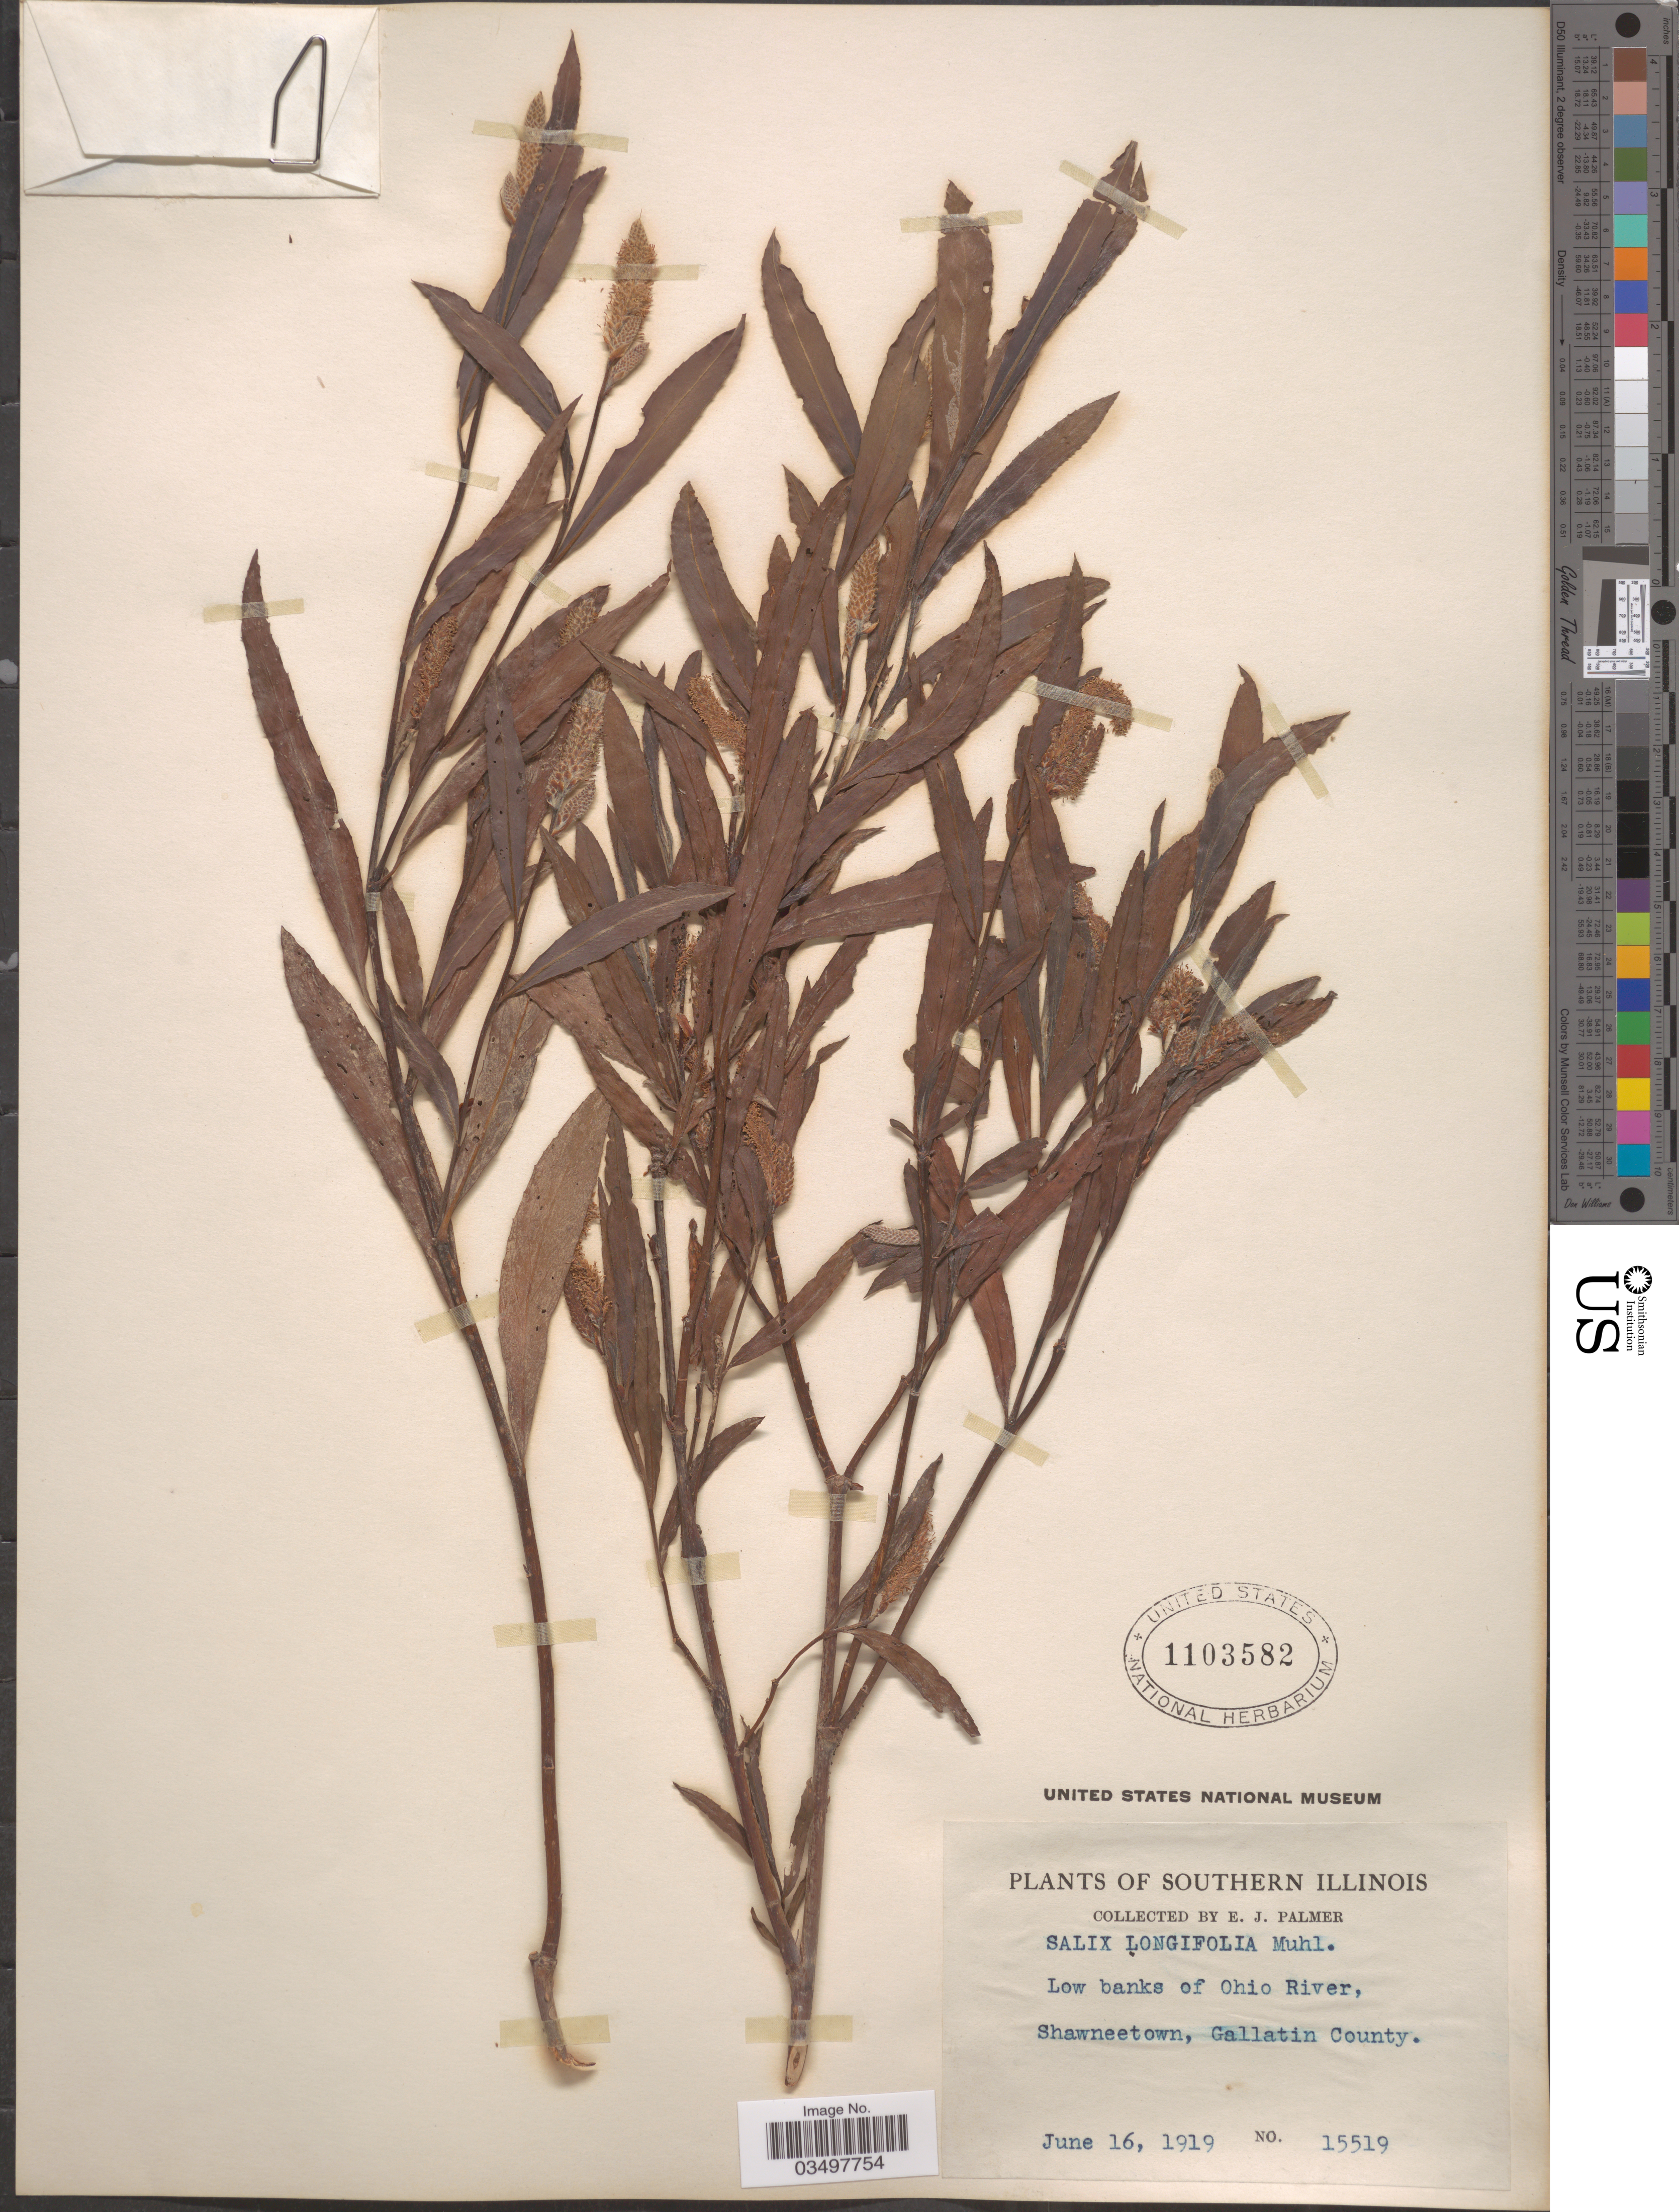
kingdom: Plantae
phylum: Tracheophyta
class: Magnoliopsida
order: Malpighiales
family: Salicaceae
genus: Salix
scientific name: Salix interior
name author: Rowlee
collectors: E. J. Palmer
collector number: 15519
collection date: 1919-06-16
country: United States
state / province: Illinois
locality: Southern Illinois. Low banks of Ohio River, Shawneetown, Gallatin County.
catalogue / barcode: US 1103582